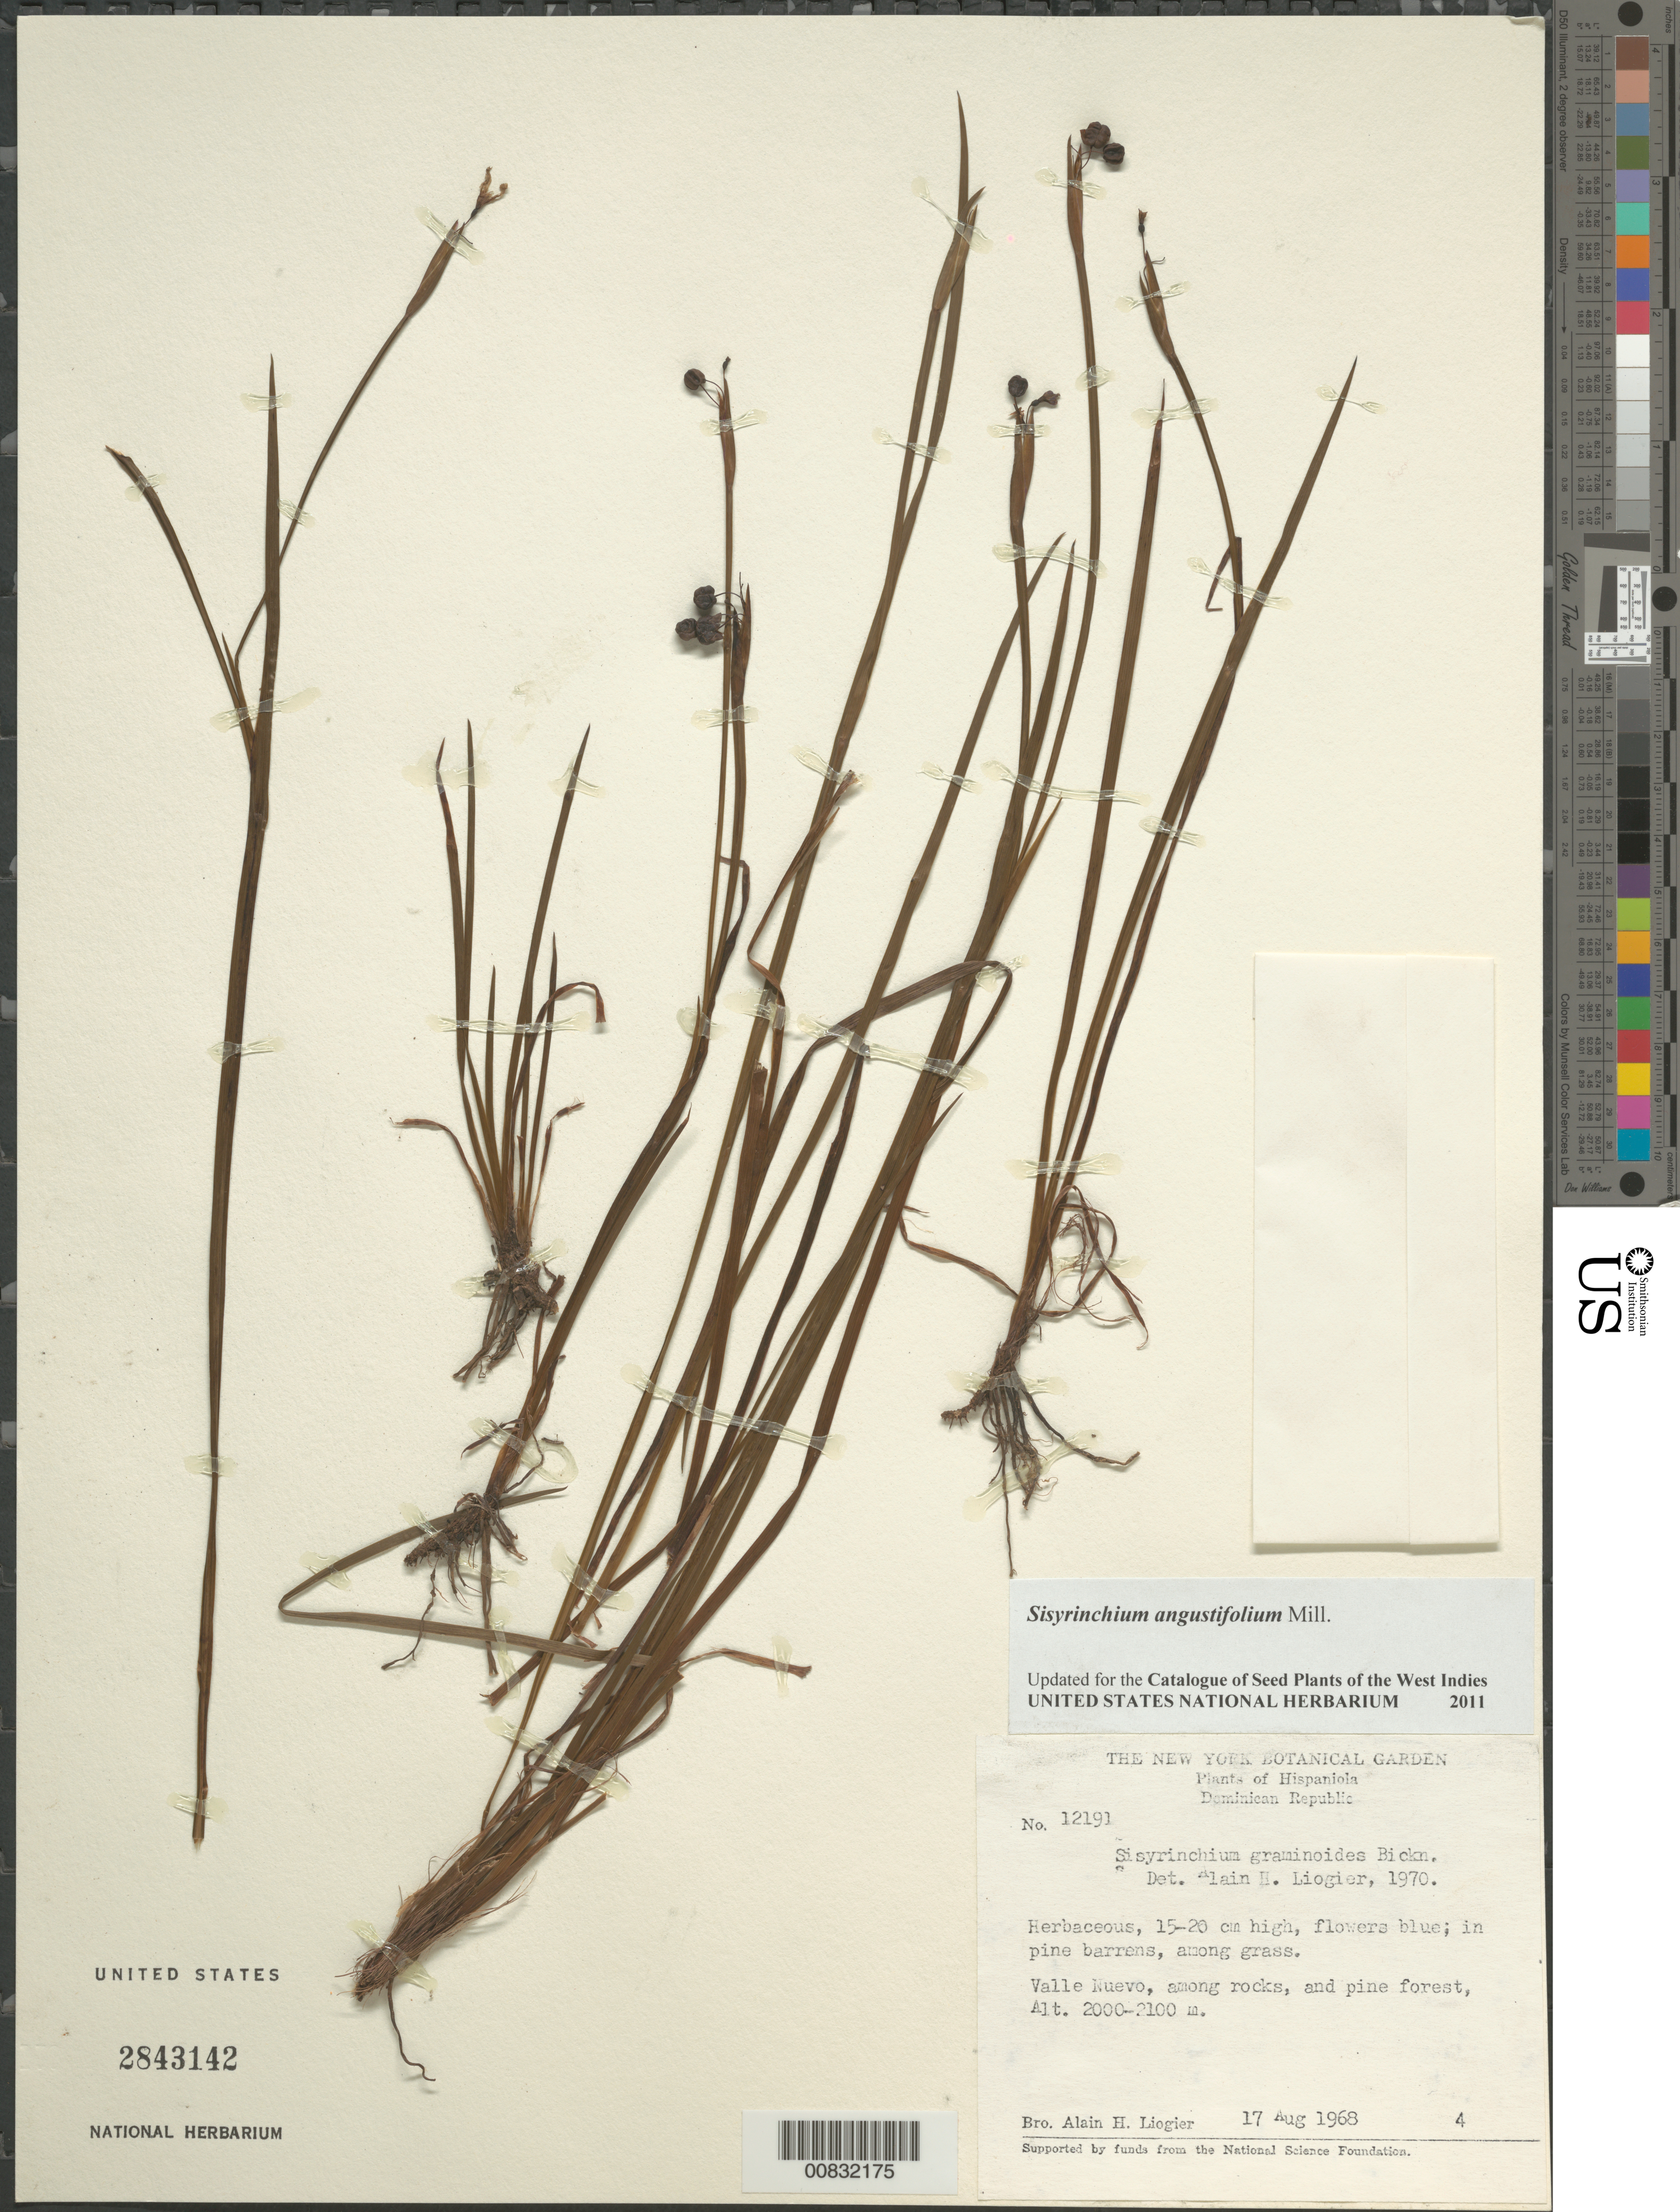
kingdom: Plantae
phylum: Tracheophyta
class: Liliopsida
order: Asparagales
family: Iridaceae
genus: Sisyrinchium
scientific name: Sisyrinchium angustifolium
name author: Mill.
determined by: Liogier, Alain H.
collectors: A. H. Liogier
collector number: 12191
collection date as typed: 17 Aug 1968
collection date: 1968-08-17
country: Dominican Republic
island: Hispaniola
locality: Valle Nuevo.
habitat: Among rocks and grass. In pine barrens and pine forest.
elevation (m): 2000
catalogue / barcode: US 2843142